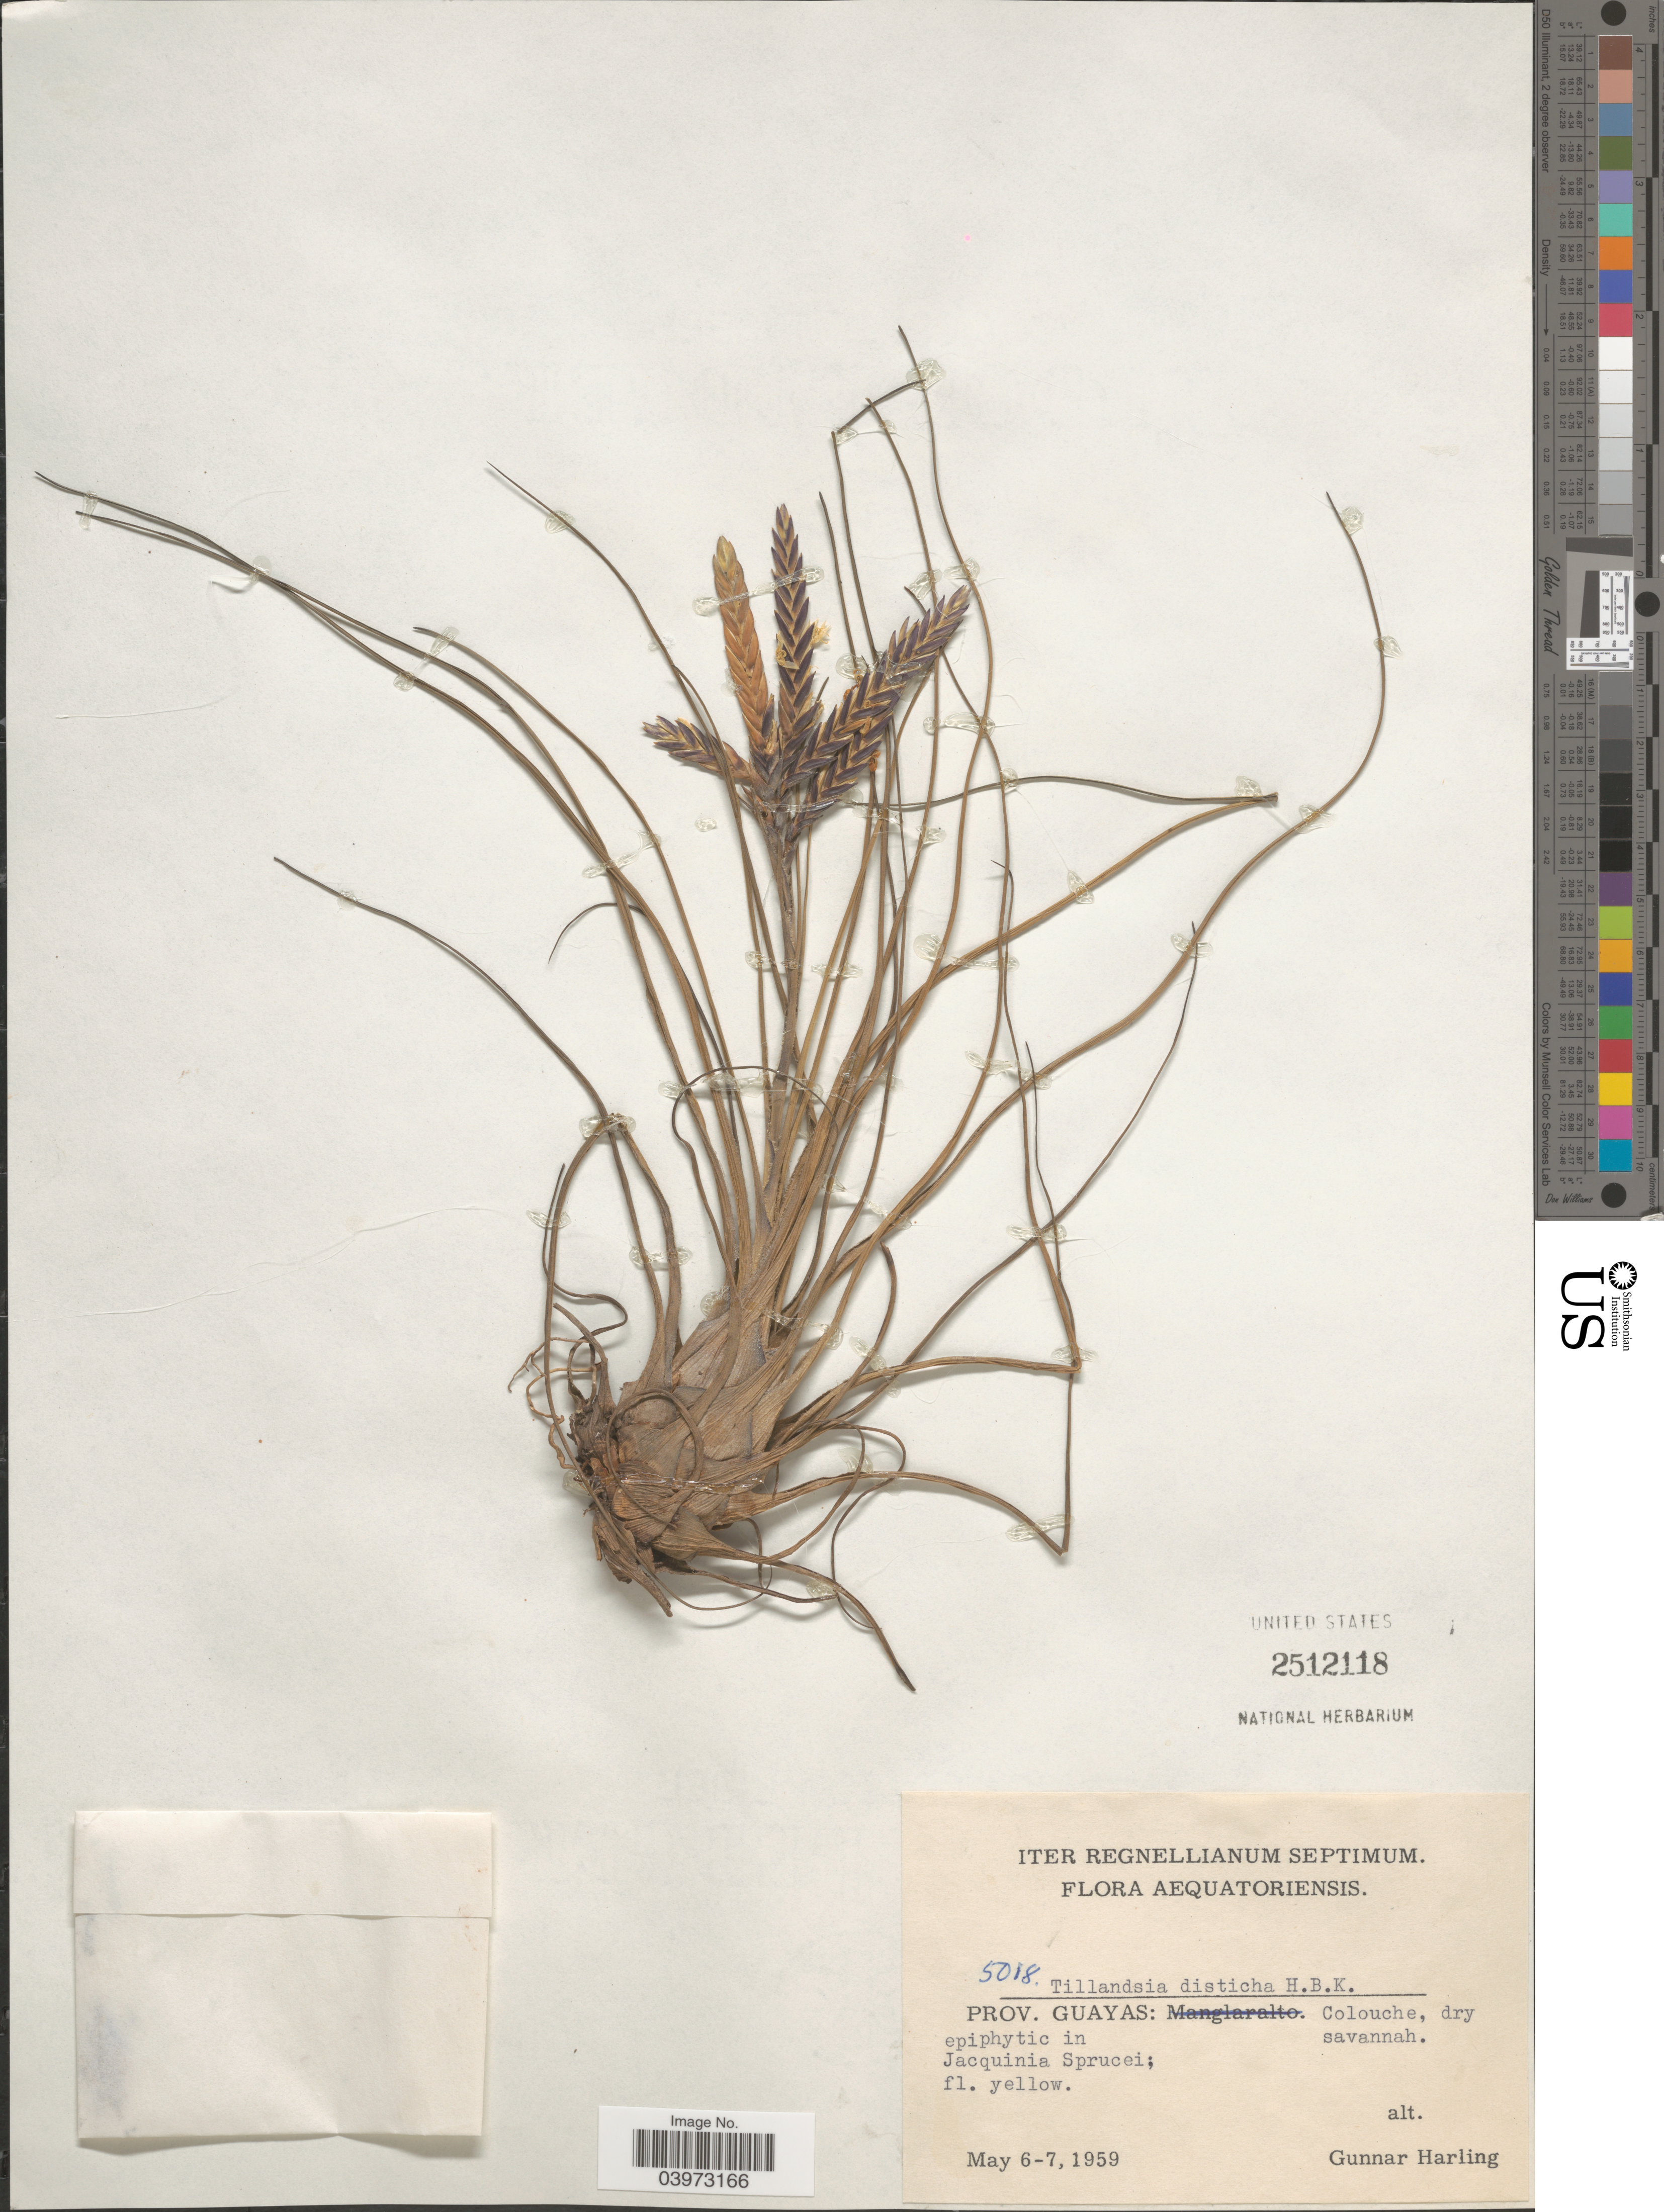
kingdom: Plantae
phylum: Tracheophyta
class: Liliopsida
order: Poales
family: Bromeliaceae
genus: Tillandsia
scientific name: Tillandsia disticha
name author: Kunth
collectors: G. Harling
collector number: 5018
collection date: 1959-05-06/1959-05-07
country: Ecuador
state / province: Guayas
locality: Iter Regnellianum Septimum. Aequatoriensis. Colouche. Jacquinia Sprucei.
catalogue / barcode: US 2512118